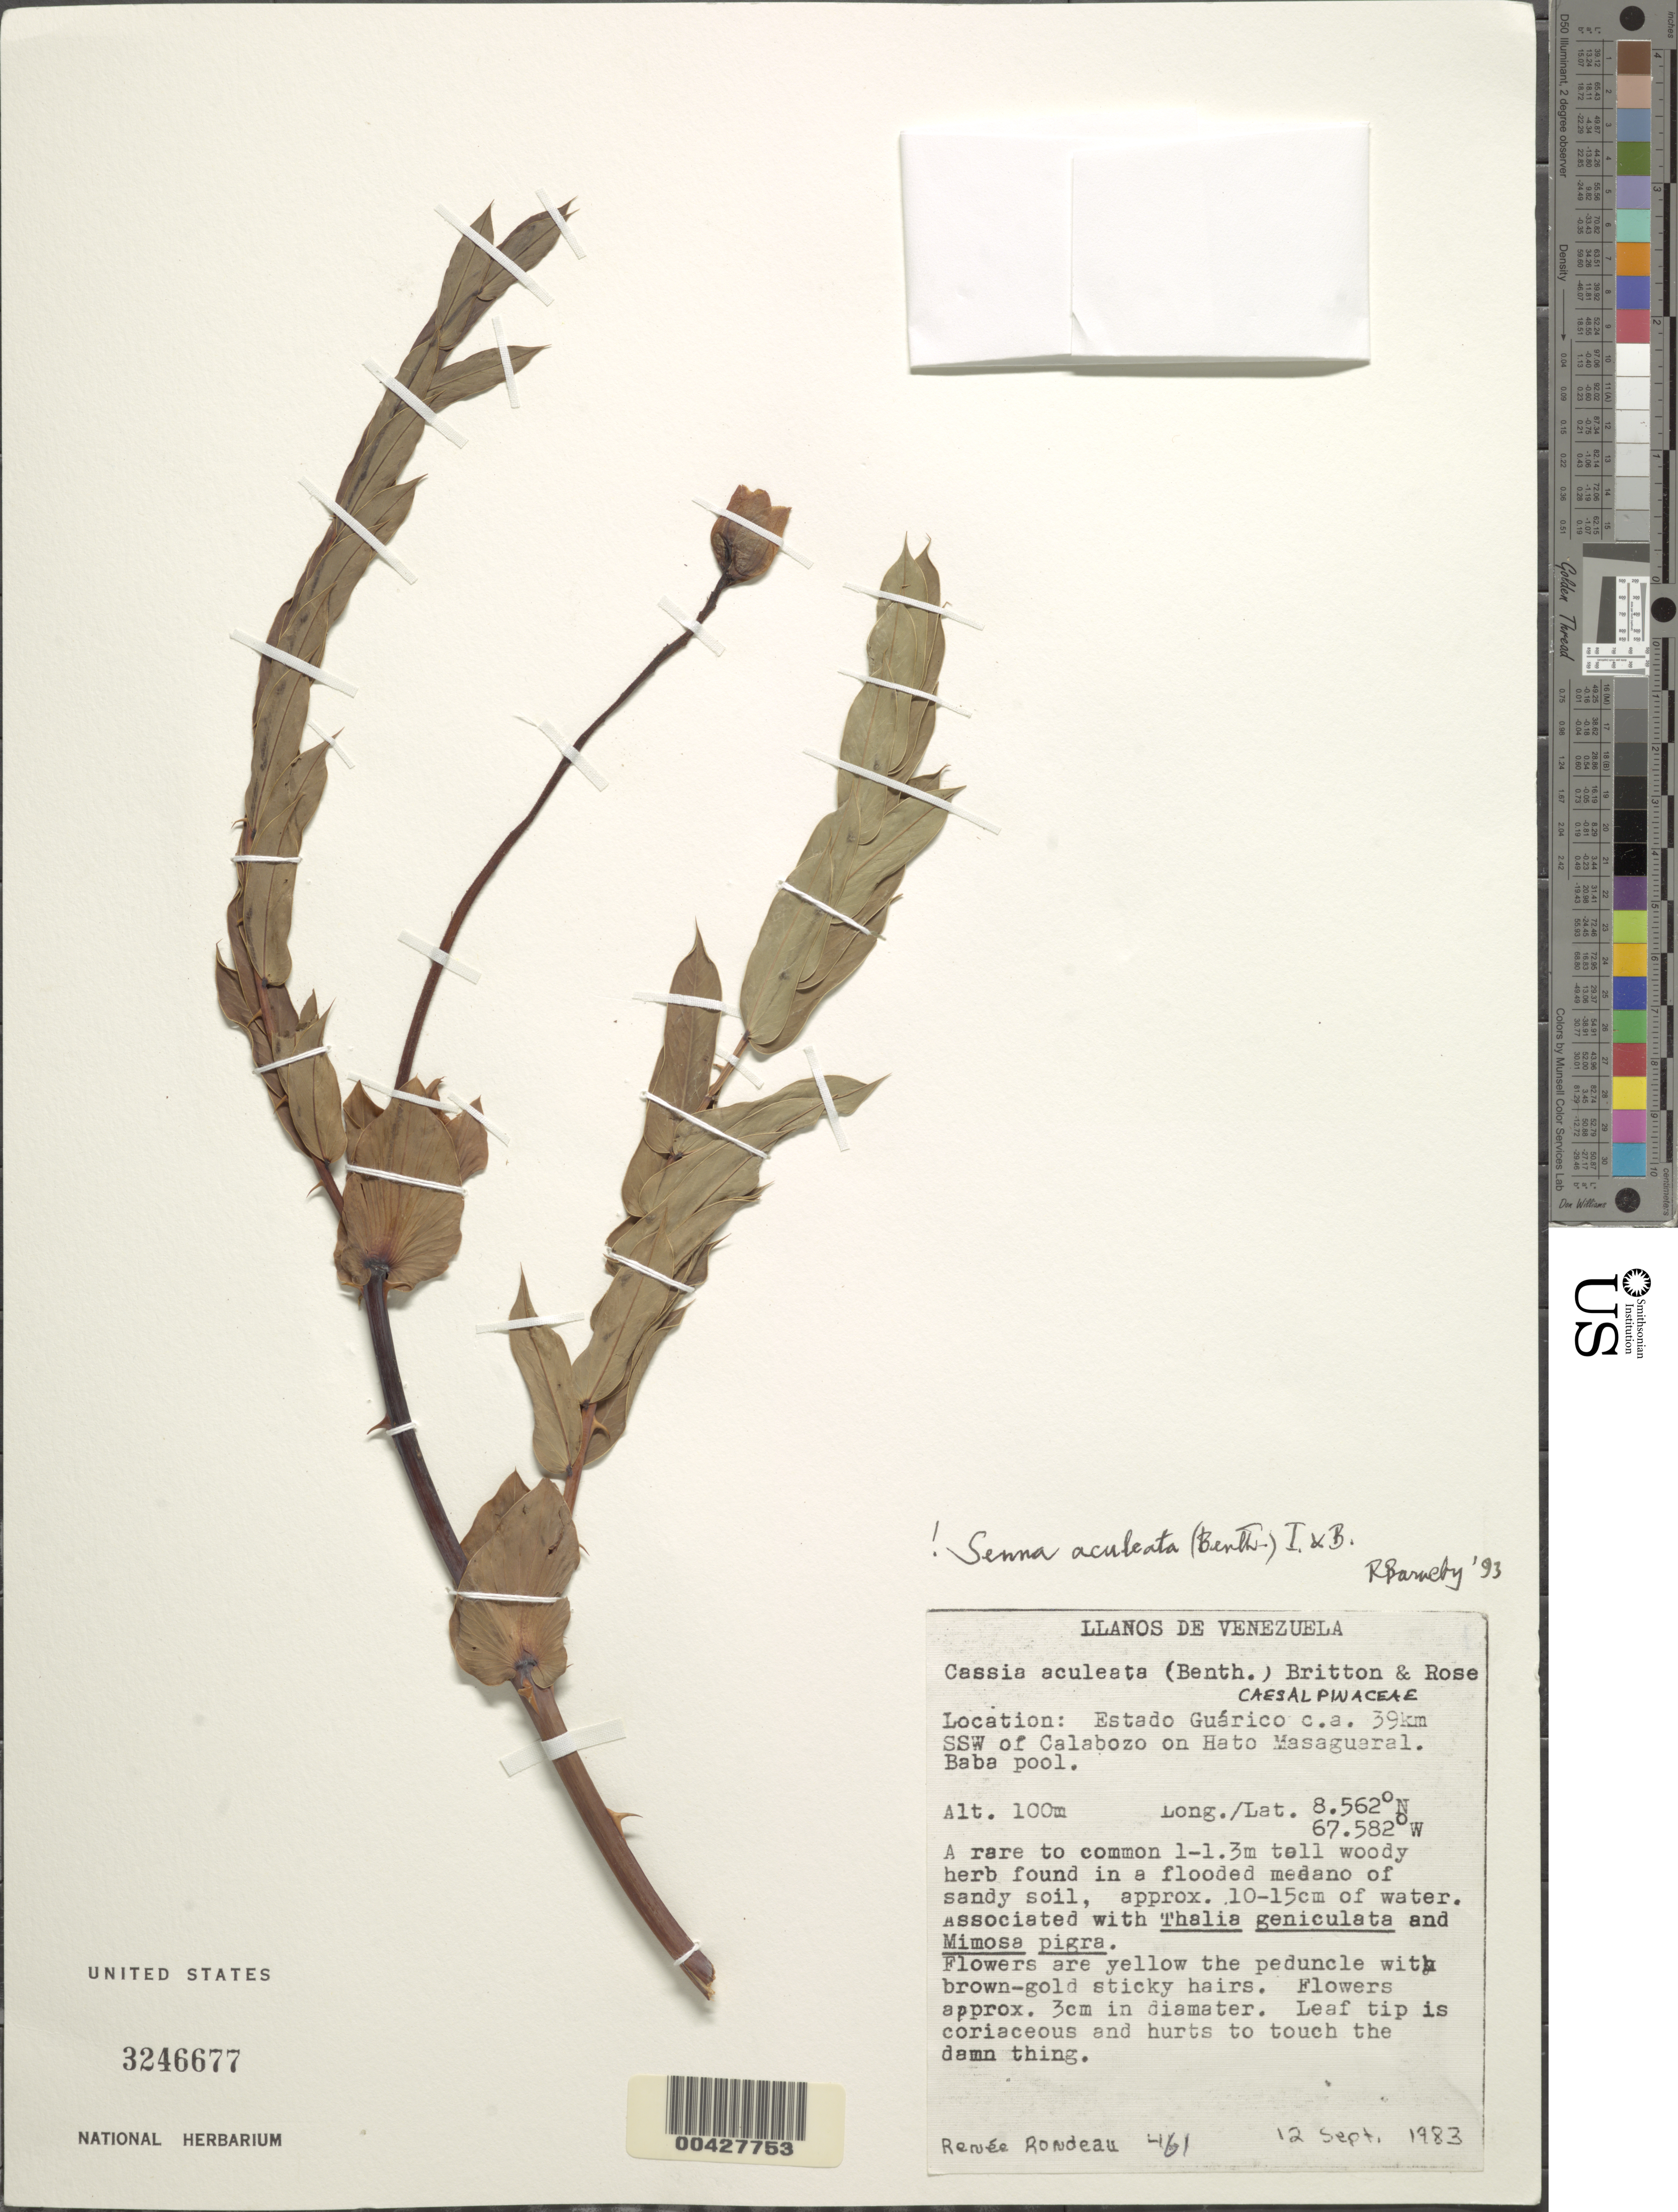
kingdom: Plantae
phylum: Tracheophyta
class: Magnoliopsida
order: Fabales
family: Fabaceae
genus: Senna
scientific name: Senna aculeata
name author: H.S. Irwin & Barneby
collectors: R. Rondeau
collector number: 461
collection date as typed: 12 Sep 1983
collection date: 1983-09-12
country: Venezuela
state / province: Guárico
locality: SSW of Calabozo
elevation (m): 100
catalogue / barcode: US 3246677